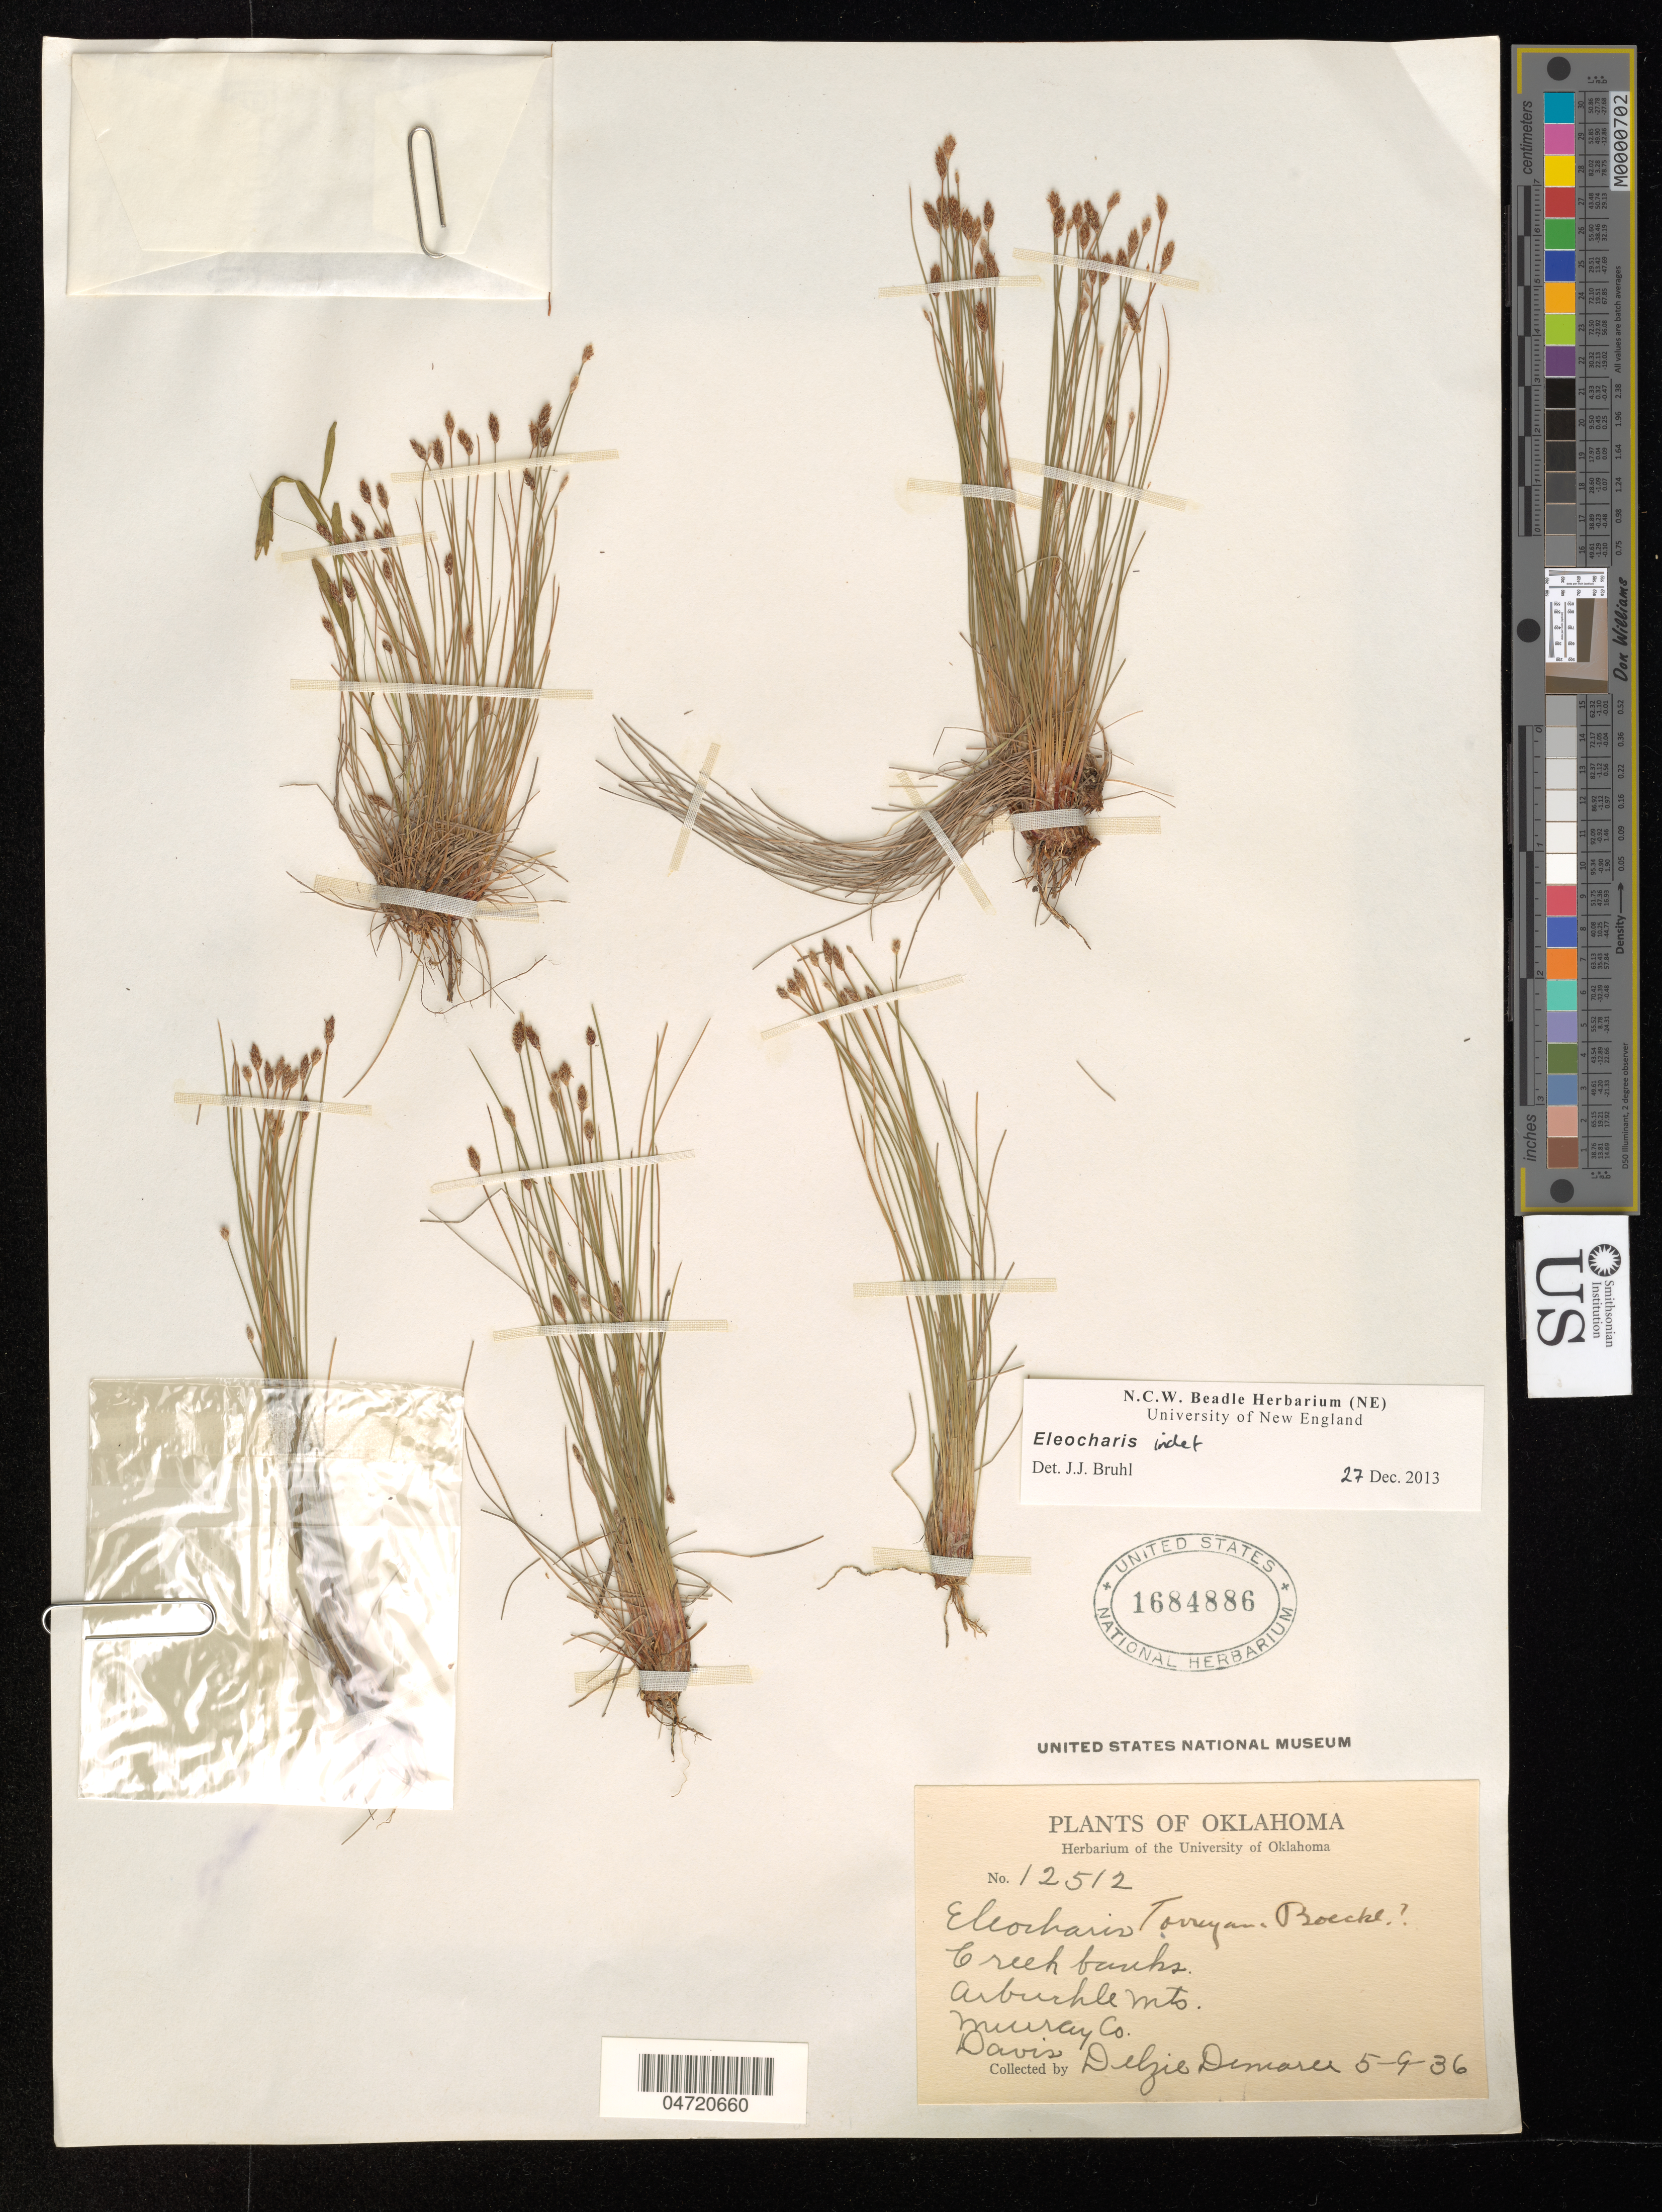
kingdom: Plantae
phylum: Tracheophyta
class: Liliopsida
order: Poales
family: Cyperaceae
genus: Eleocharis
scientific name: Eleocharis sp.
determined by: Bruhl, J. J., (NE), University of New England (AUSTRALIA)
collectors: D. Demaru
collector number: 12512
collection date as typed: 5-9-36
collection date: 1936-05-09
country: United States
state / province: Oklahoma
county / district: Murray County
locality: Arbuckle Mountains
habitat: Creek banks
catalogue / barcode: US 1684886